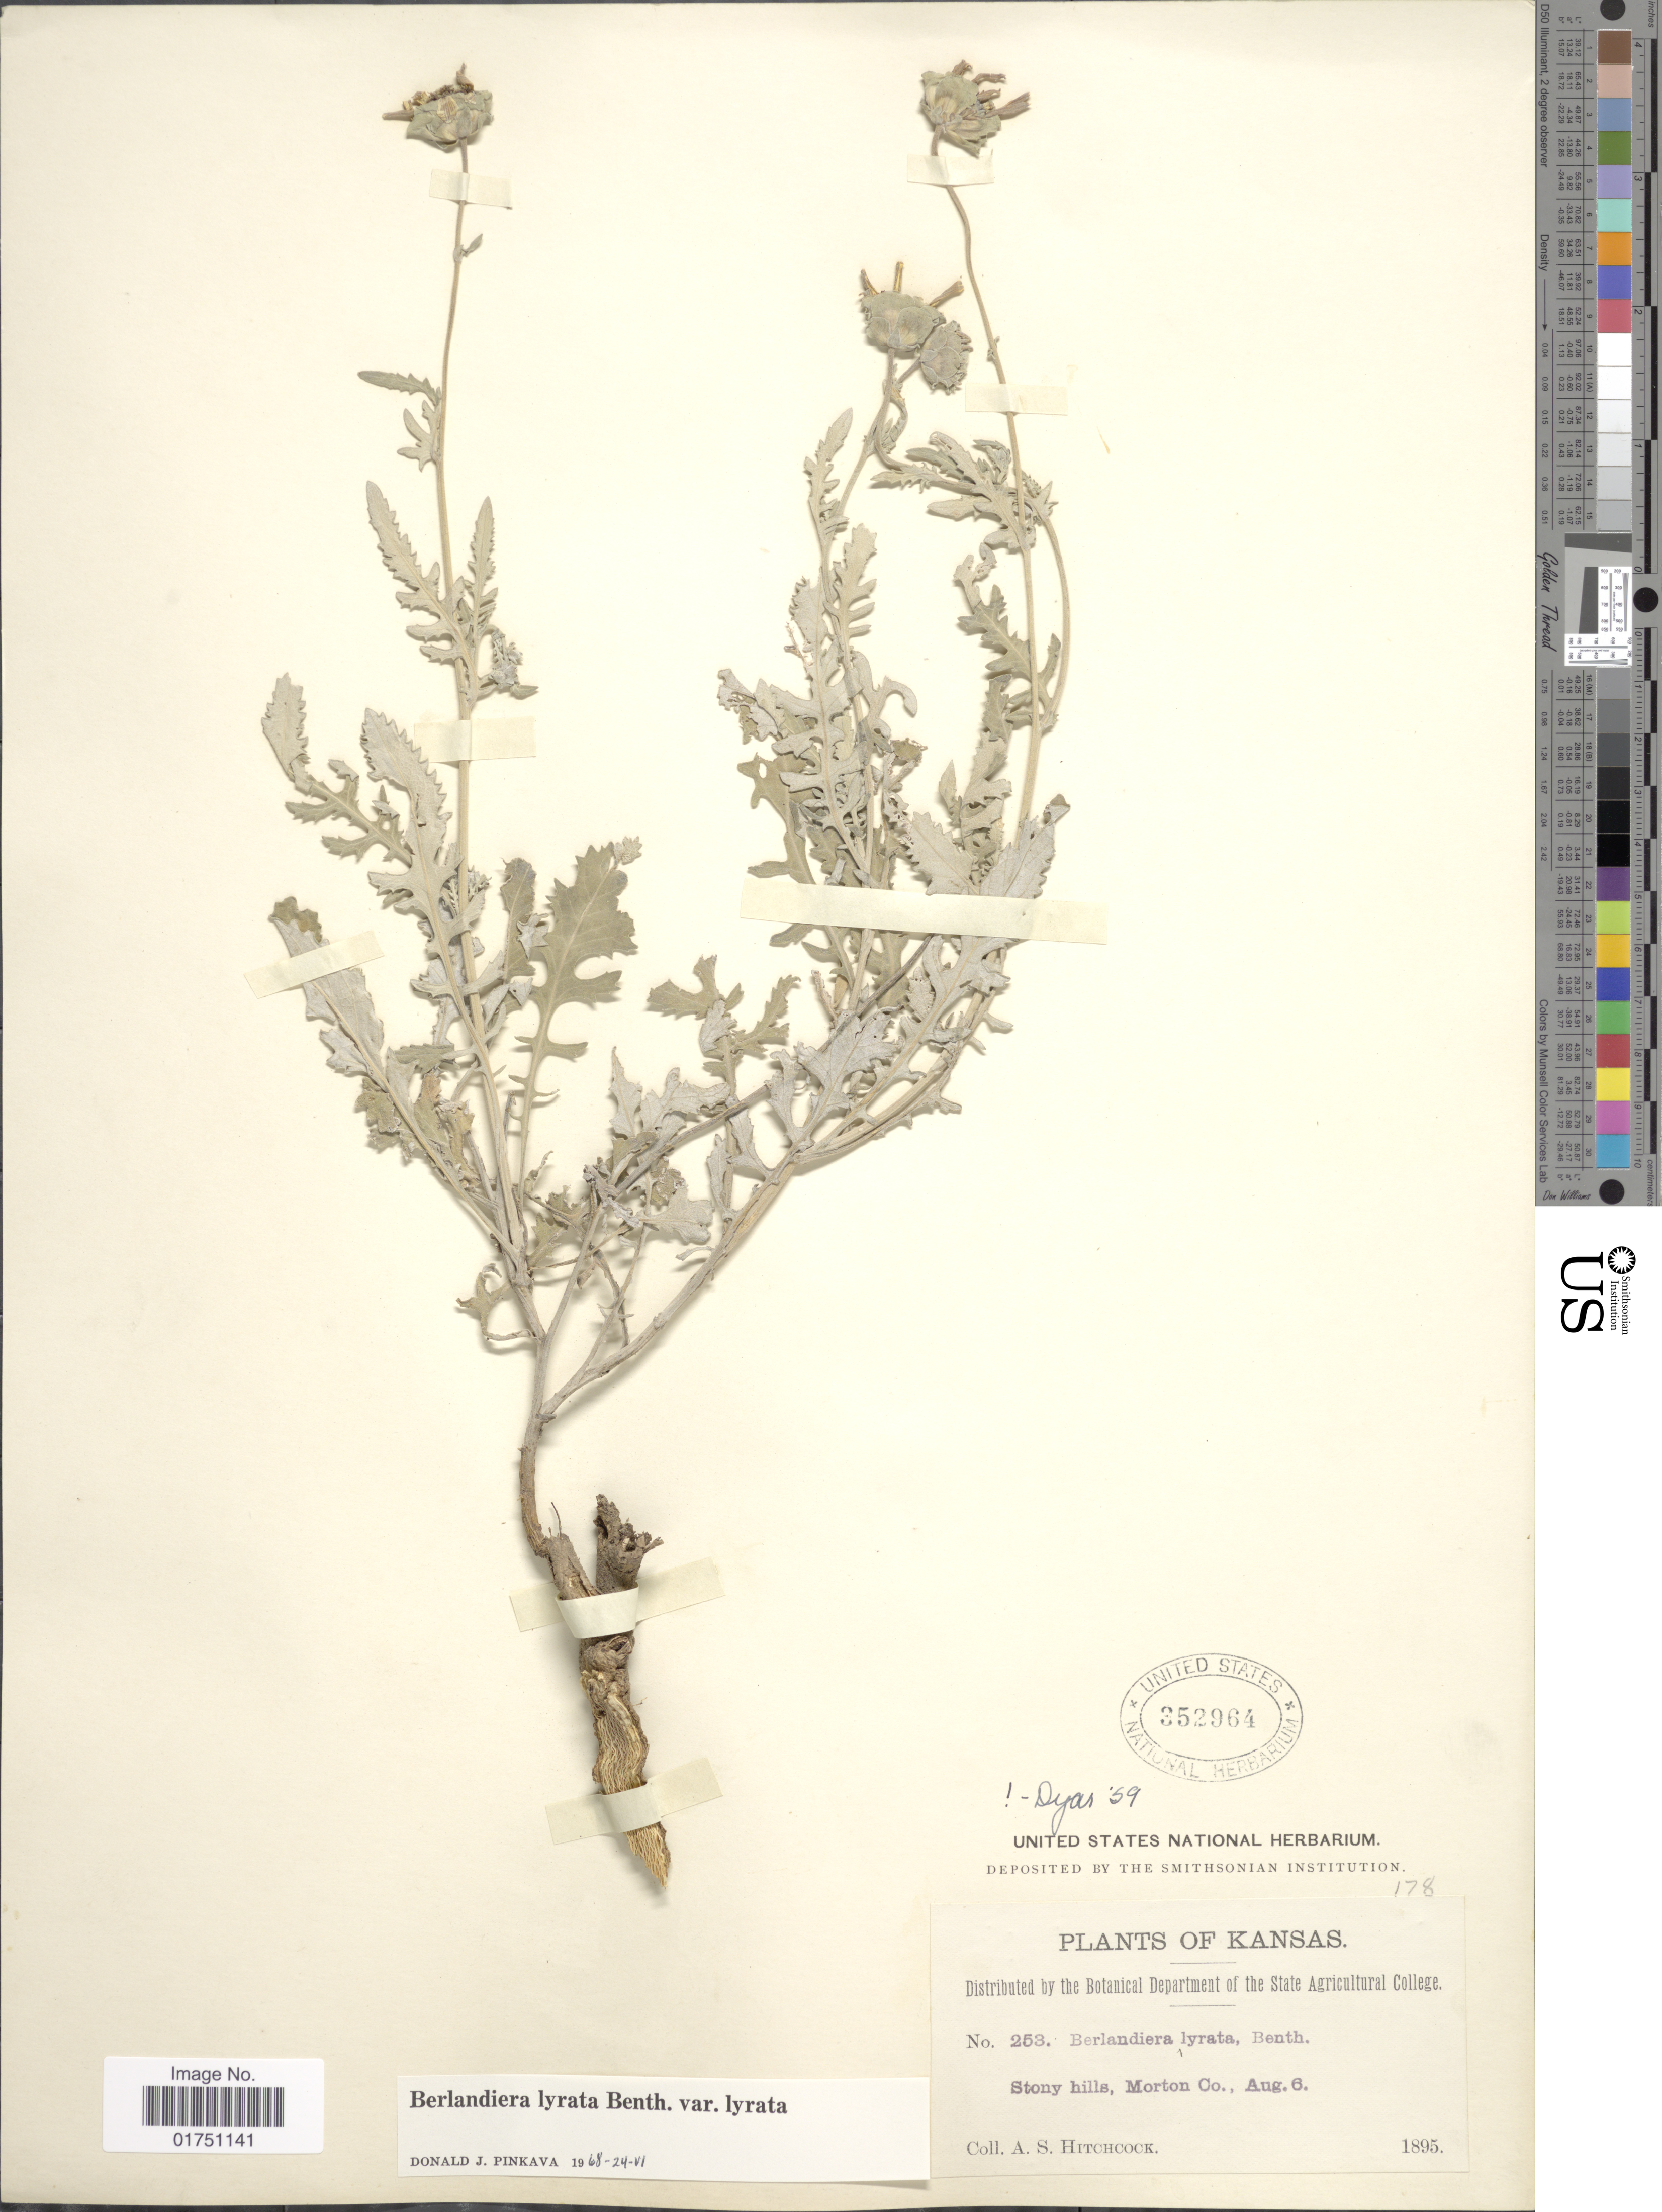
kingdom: Plantae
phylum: Tracheophyta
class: Magnoliopsida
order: Asterales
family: Asteraceae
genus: Berlandiera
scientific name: Berlandiera lyrata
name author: Benth.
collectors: A. S. Hitchcock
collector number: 253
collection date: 1895-08-06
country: United States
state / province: Kansas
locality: Stony hills, Morton Co.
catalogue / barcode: US 352964